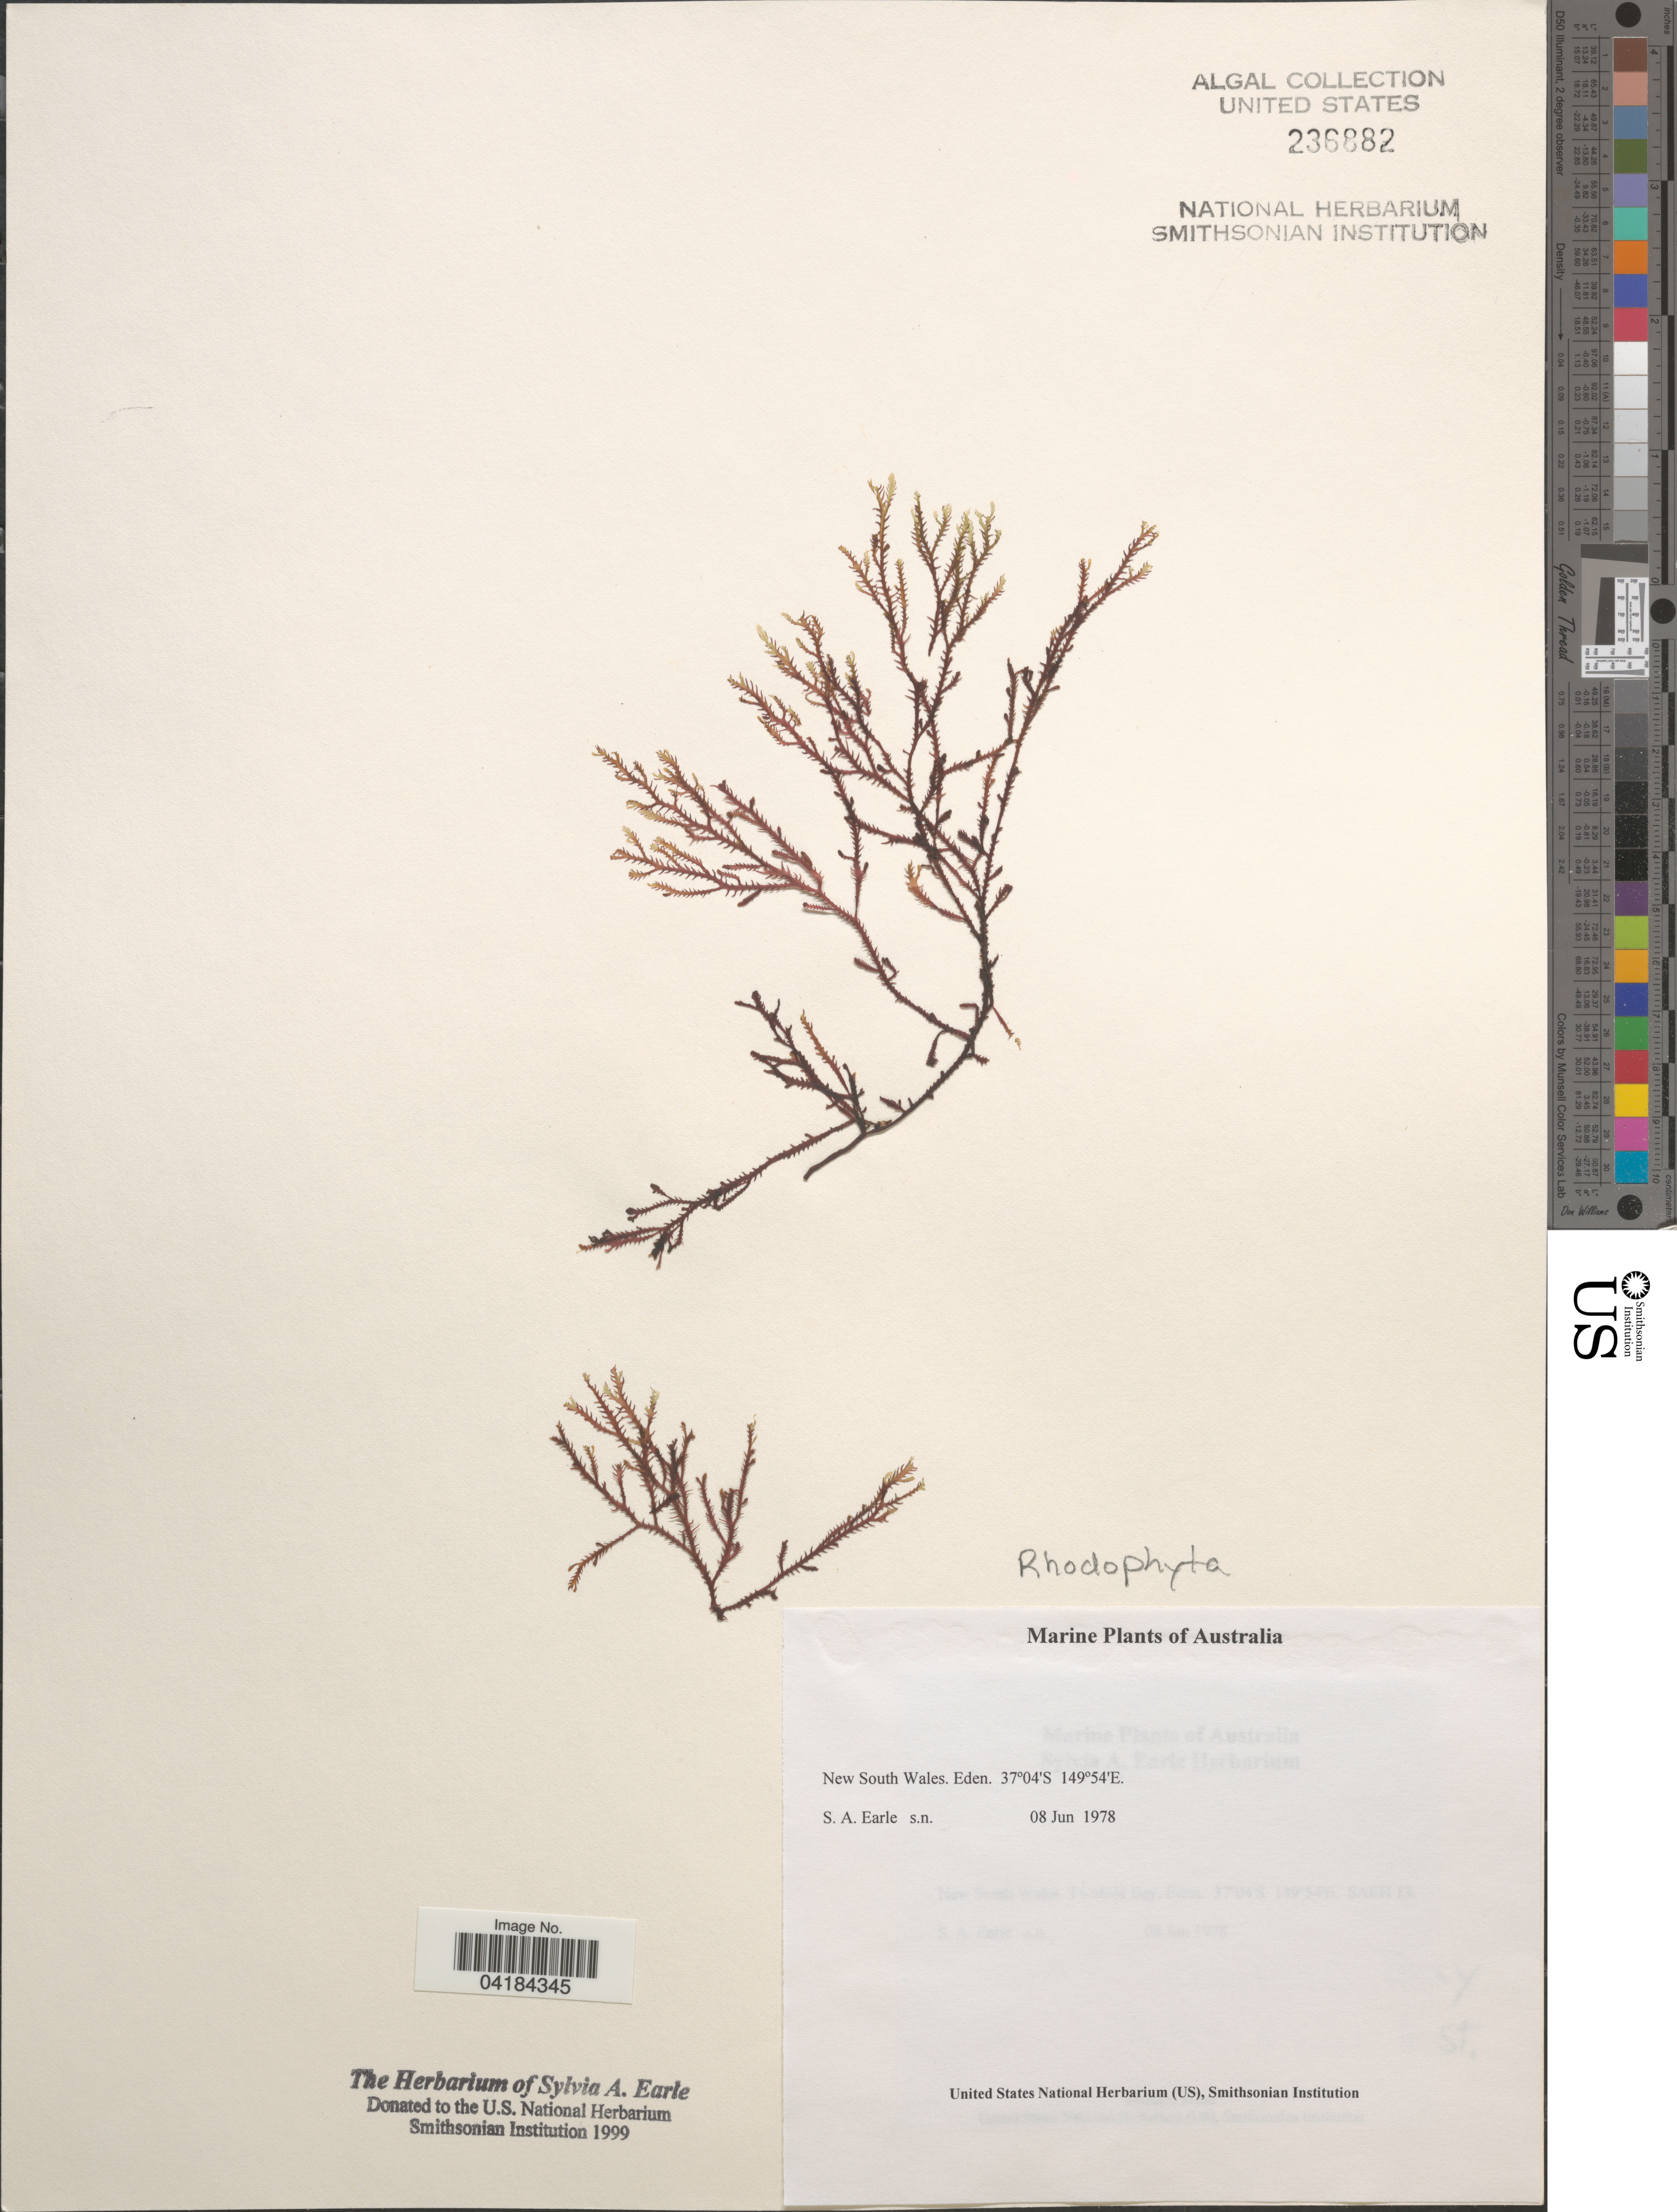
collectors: S. A. Earle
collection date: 1978-06-08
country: Australia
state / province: New South Wales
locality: Eden.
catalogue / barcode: US 236882